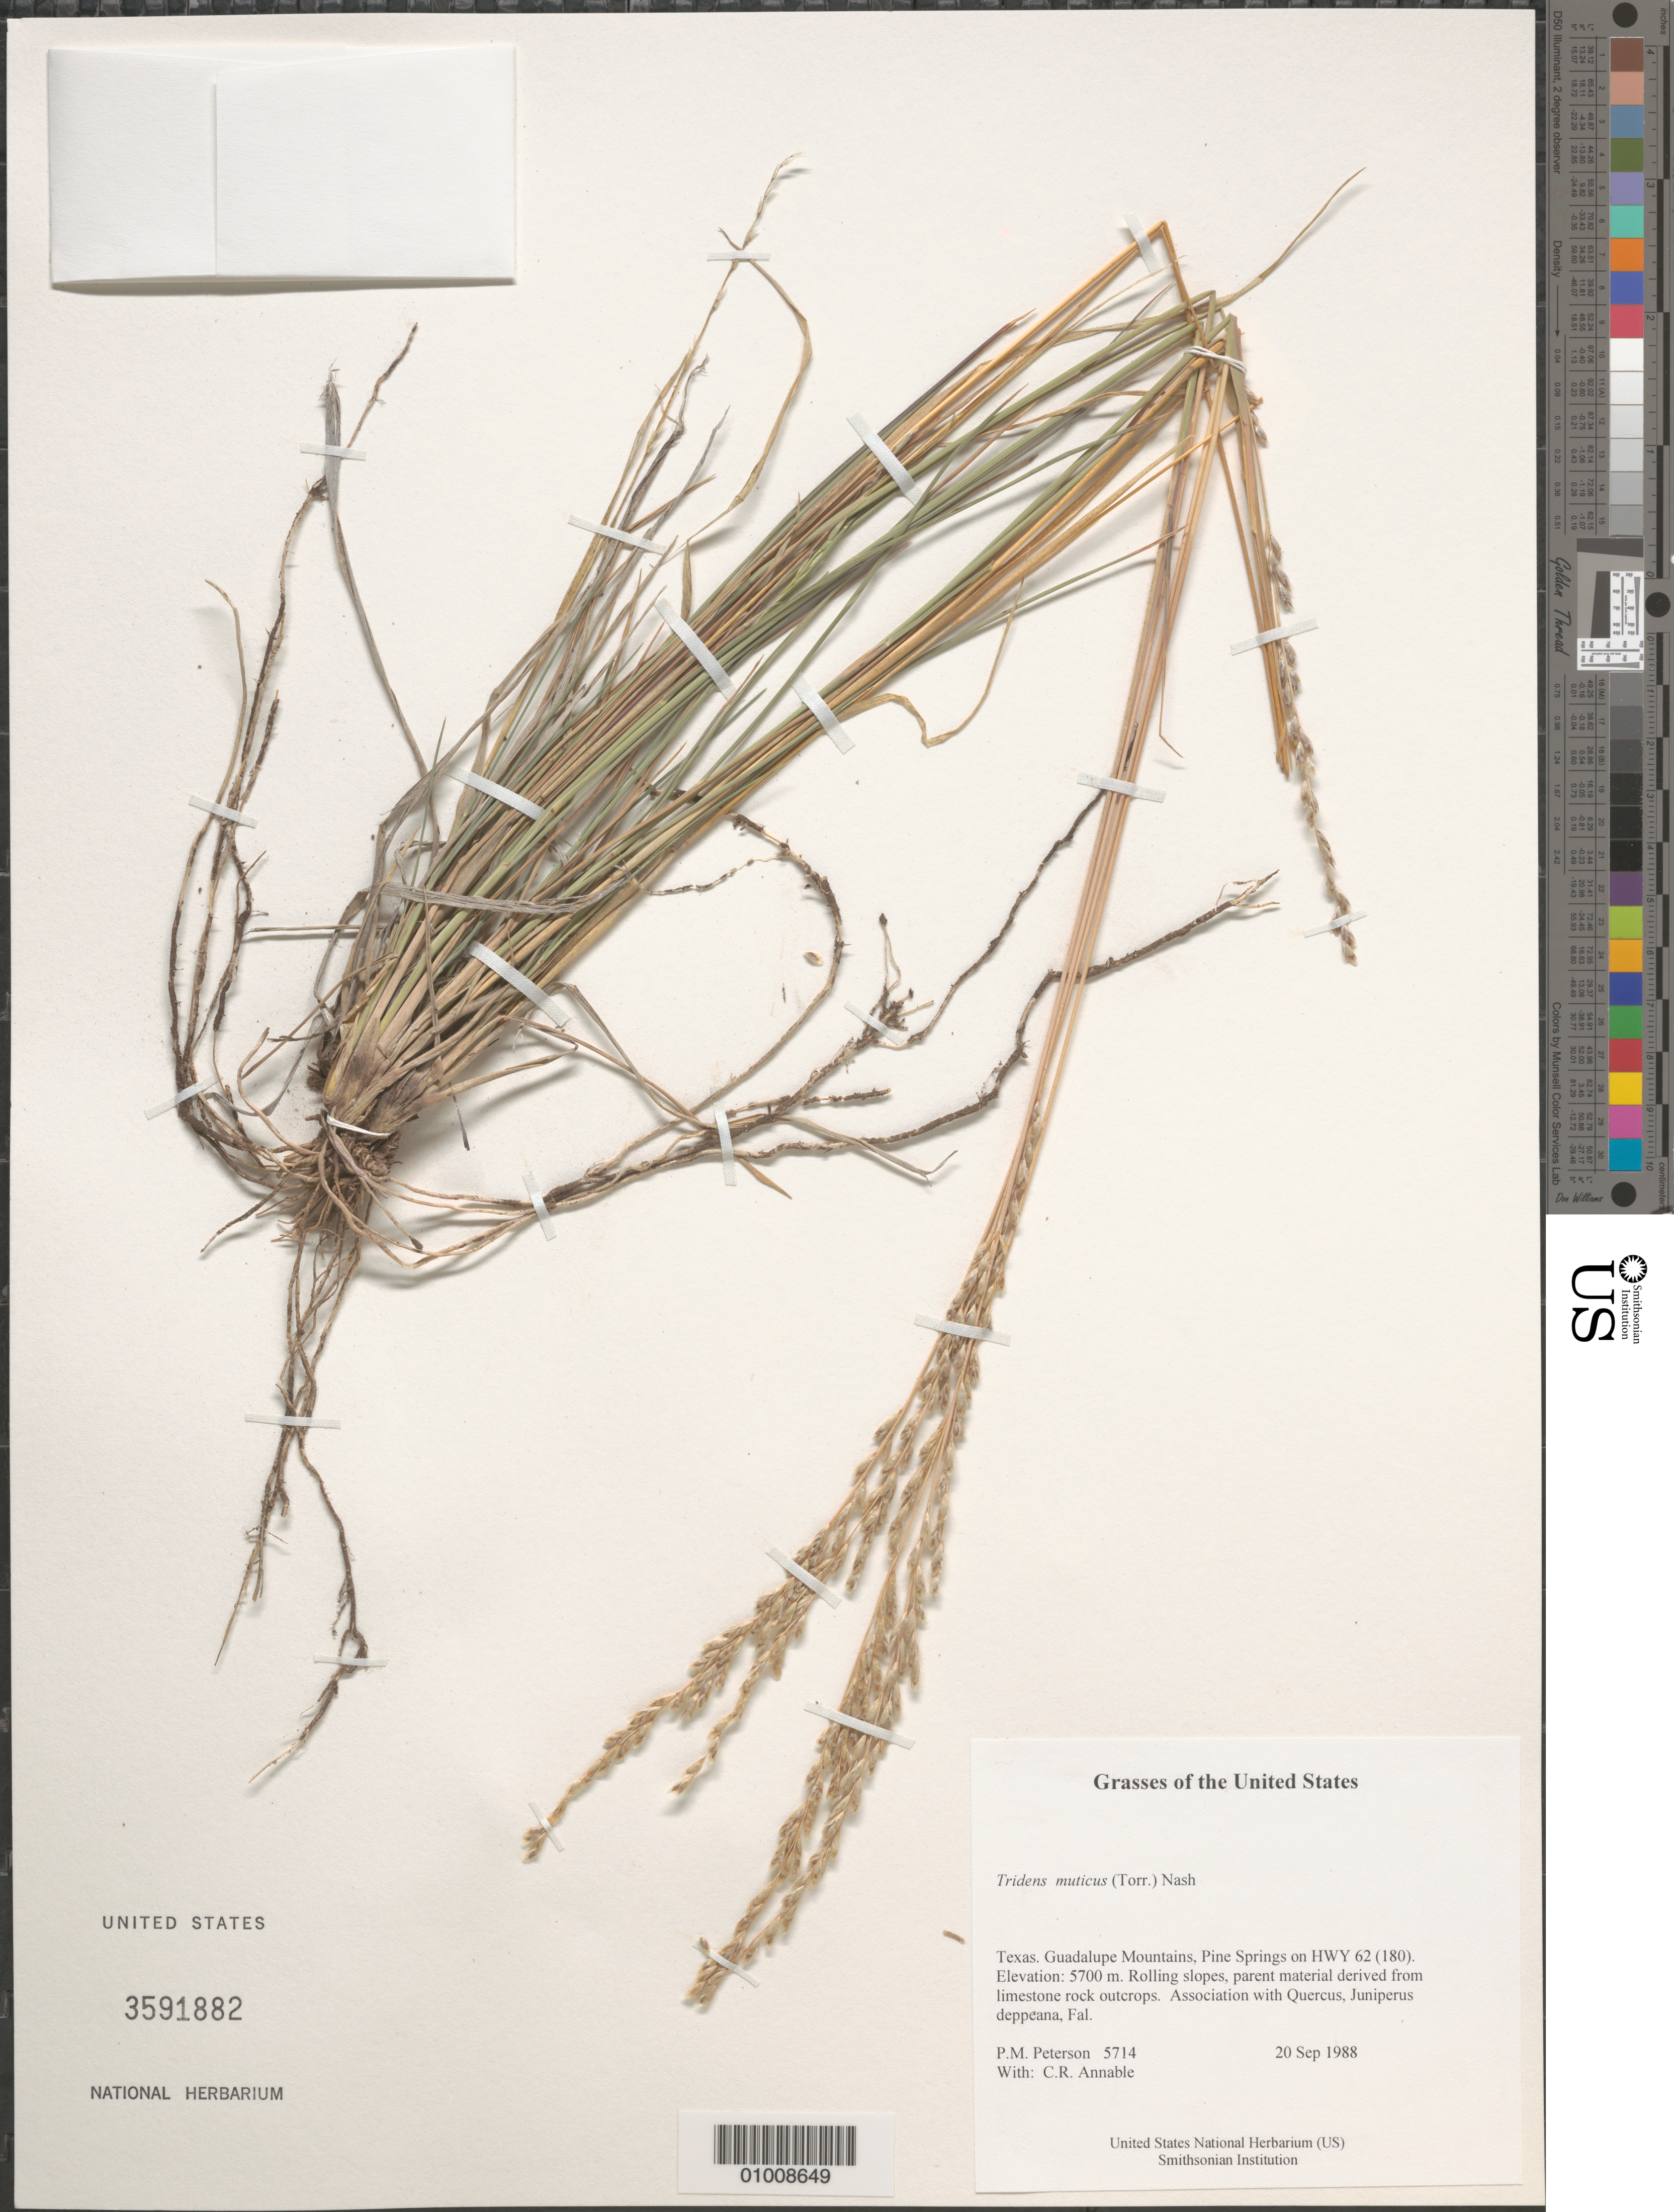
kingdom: Plantae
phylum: Tracheophyta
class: Liliopsida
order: Poales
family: Poaceae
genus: Tridens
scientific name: Tridens muticus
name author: (Torr.) Nash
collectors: P. M. Peterson & C. R. Annable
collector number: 05714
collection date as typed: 20 Sep 1988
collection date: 1988-09-20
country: United States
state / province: Texas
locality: Guadalupe Mountains, Pine Springs on HWY 62 (180).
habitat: Rolling slopes, parent material derived from limestone rock outcrops. Association with Quercus, Juniperus deppeana, Fal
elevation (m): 1737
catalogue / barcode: US 3591882